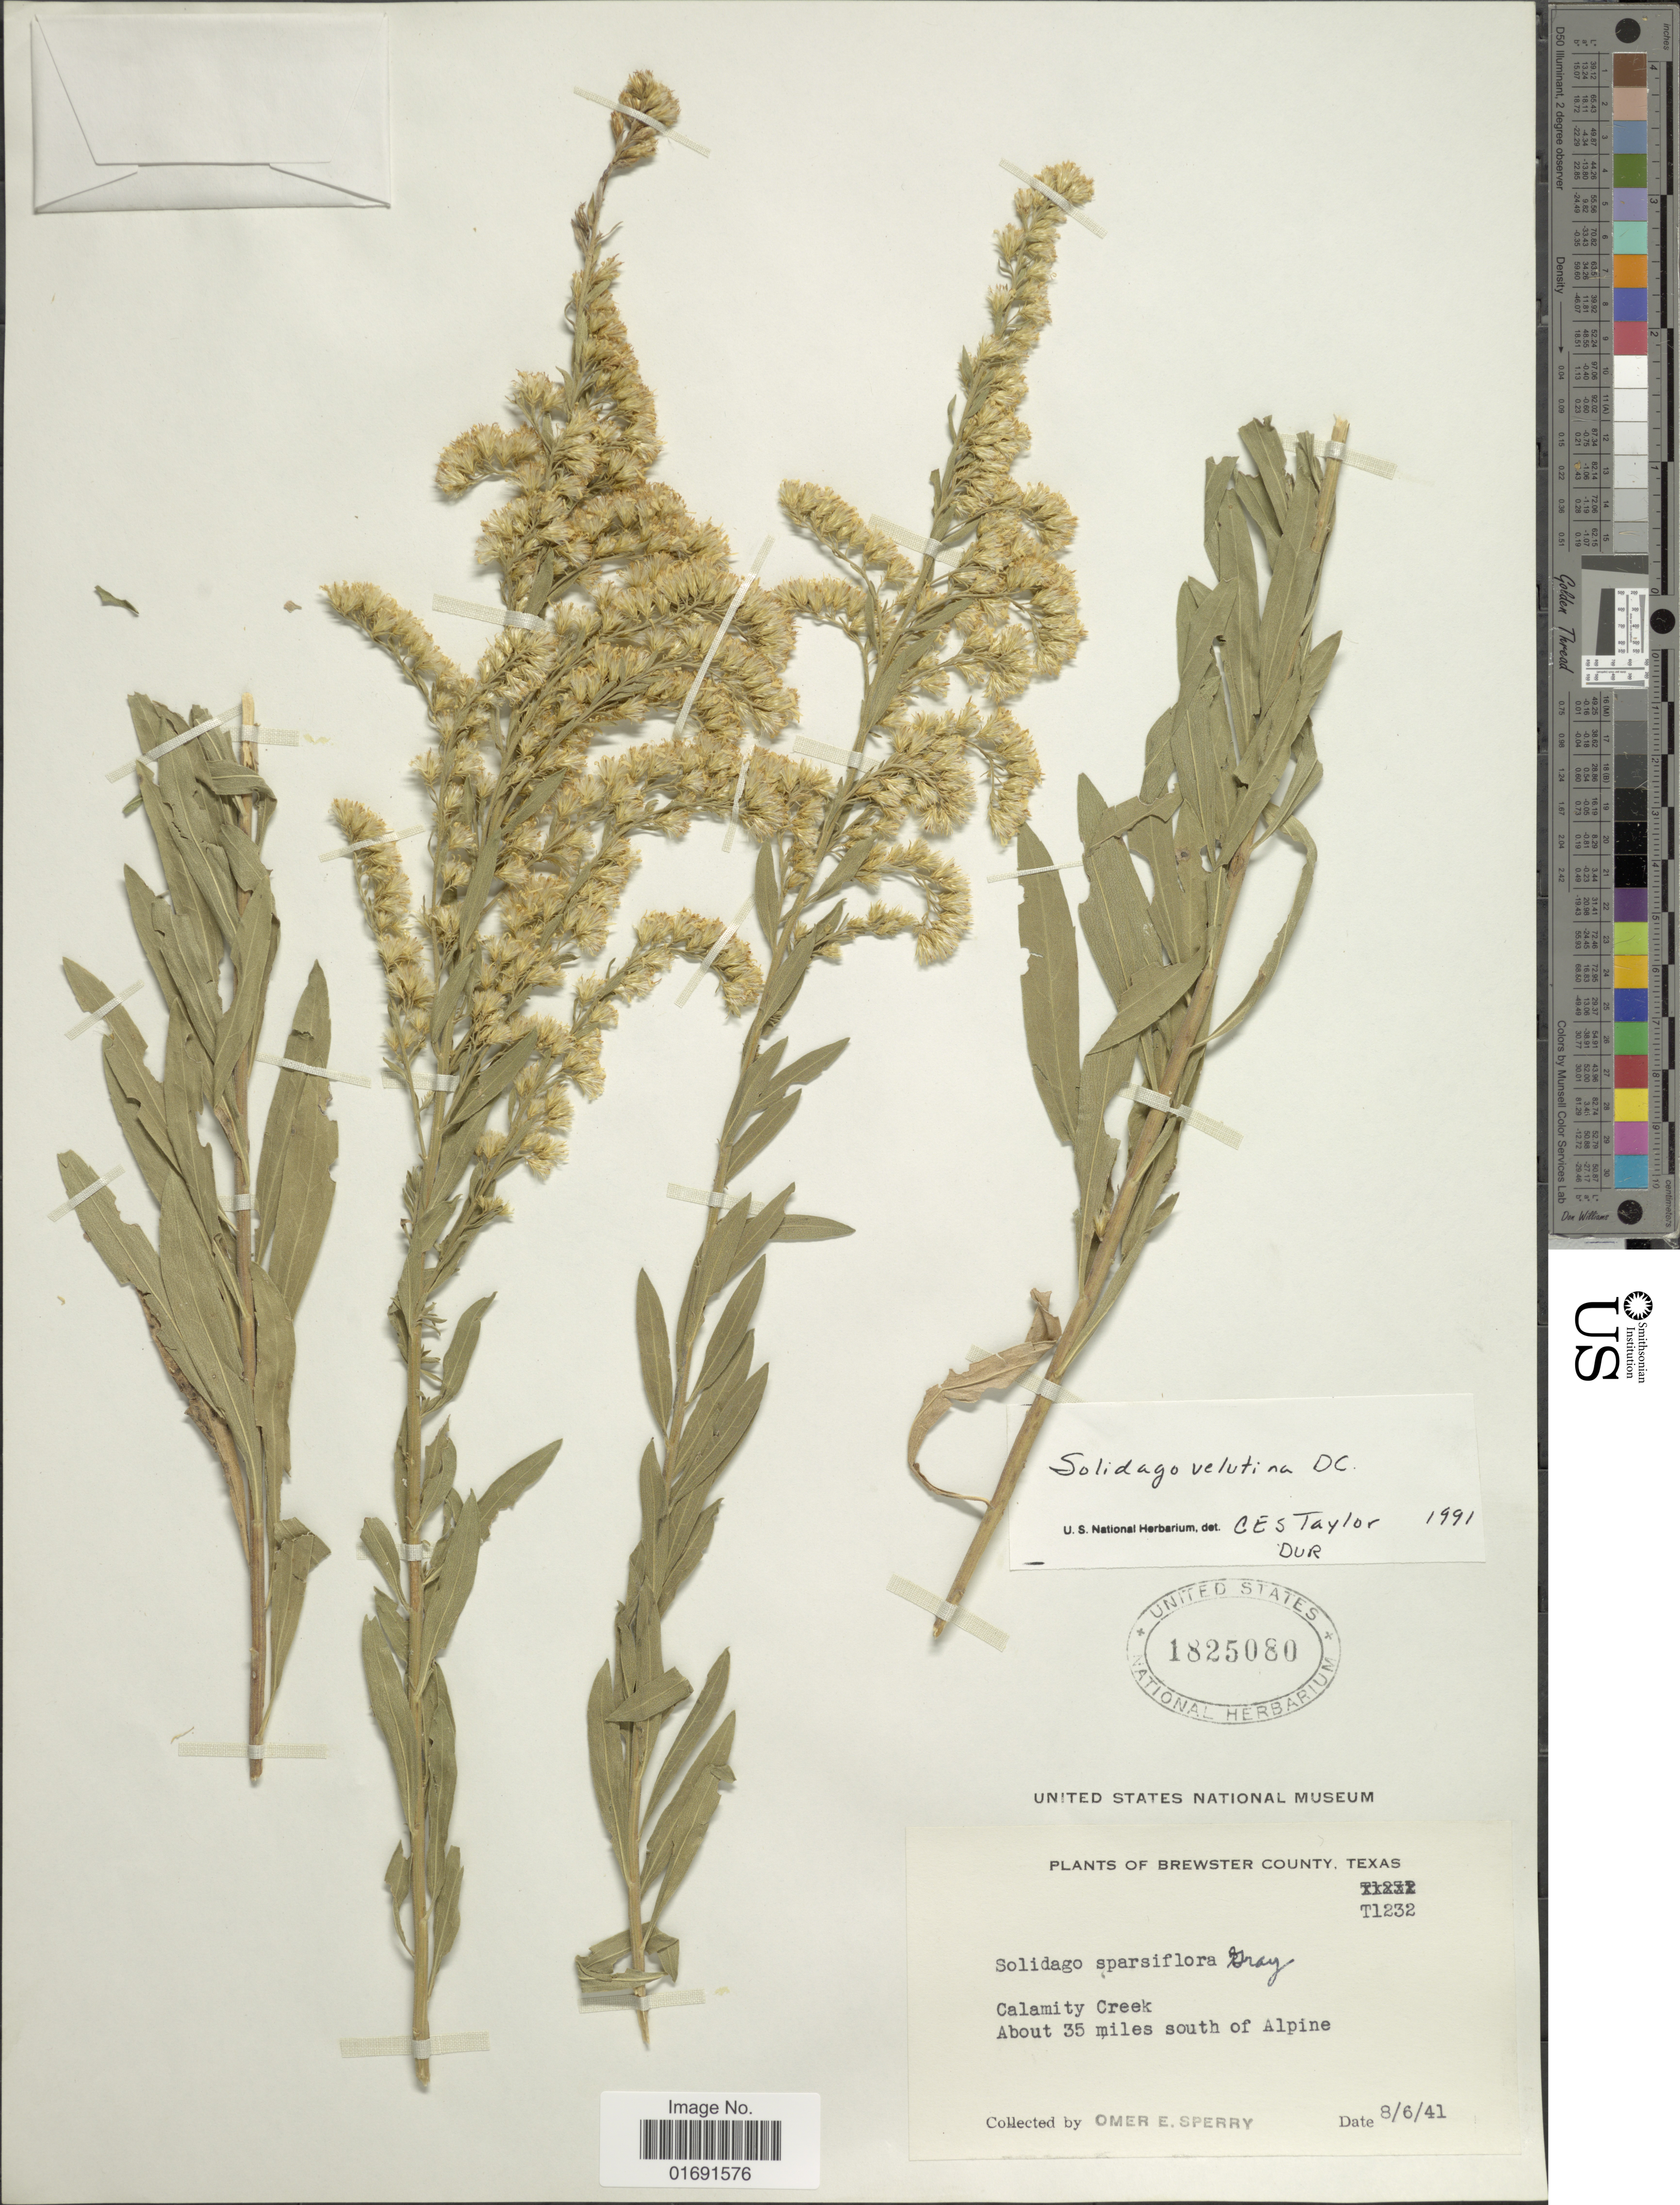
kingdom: Plantae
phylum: Tracheophyta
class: Magnoliopsida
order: Asterales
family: Asteraceae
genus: Solidago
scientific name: Solidago velutina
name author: DC.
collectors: O. E. Sperry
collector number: T1232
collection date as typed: Transcribed d/m/y: 6/8/41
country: United States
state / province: Texas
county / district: Brewster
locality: Calamity Creek, about 35 miles south of Alpine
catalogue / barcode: US 1825080